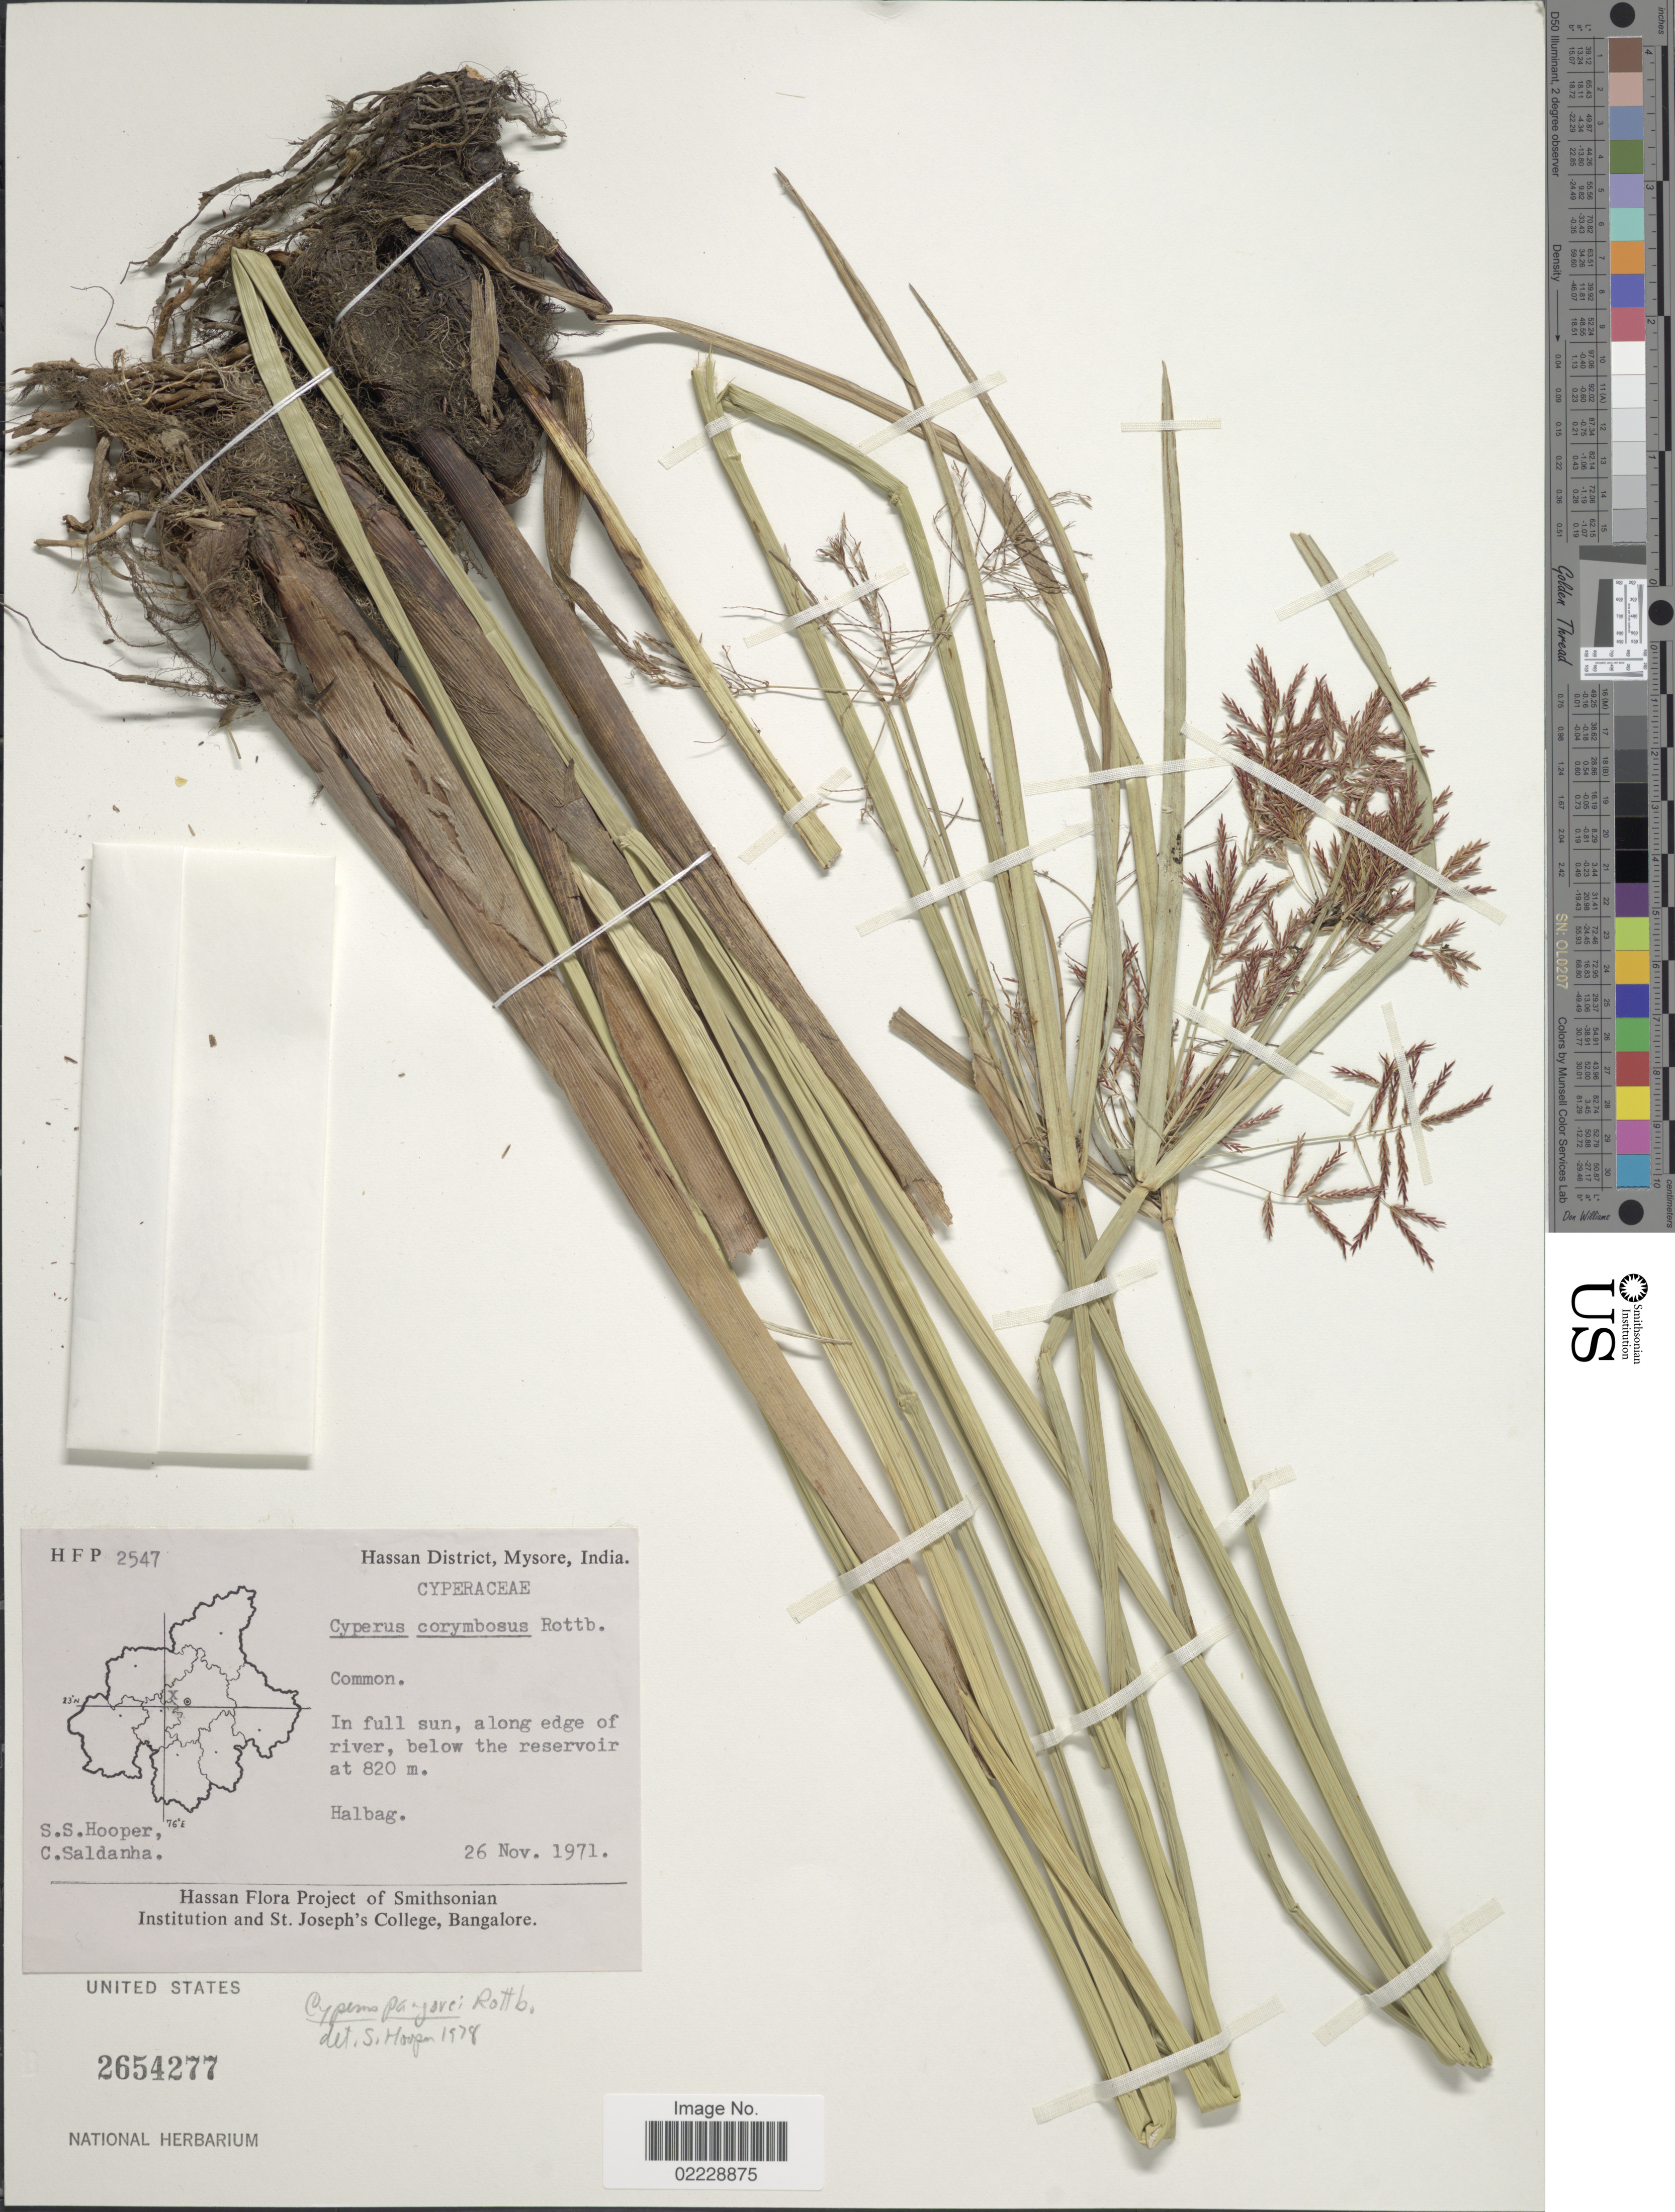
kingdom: Plantae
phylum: Tracheophyta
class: Liliopsida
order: Poales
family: Cyperaceae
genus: Cyperus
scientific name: Cyperus pangorei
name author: Rottb.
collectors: S. S. Hooper & C. Saldanha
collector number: HFP2547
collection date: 1971-11-26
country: India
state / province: Karnataka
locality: Hassan District, Mysore. Halbag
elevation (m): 820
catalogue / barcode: US 2654277